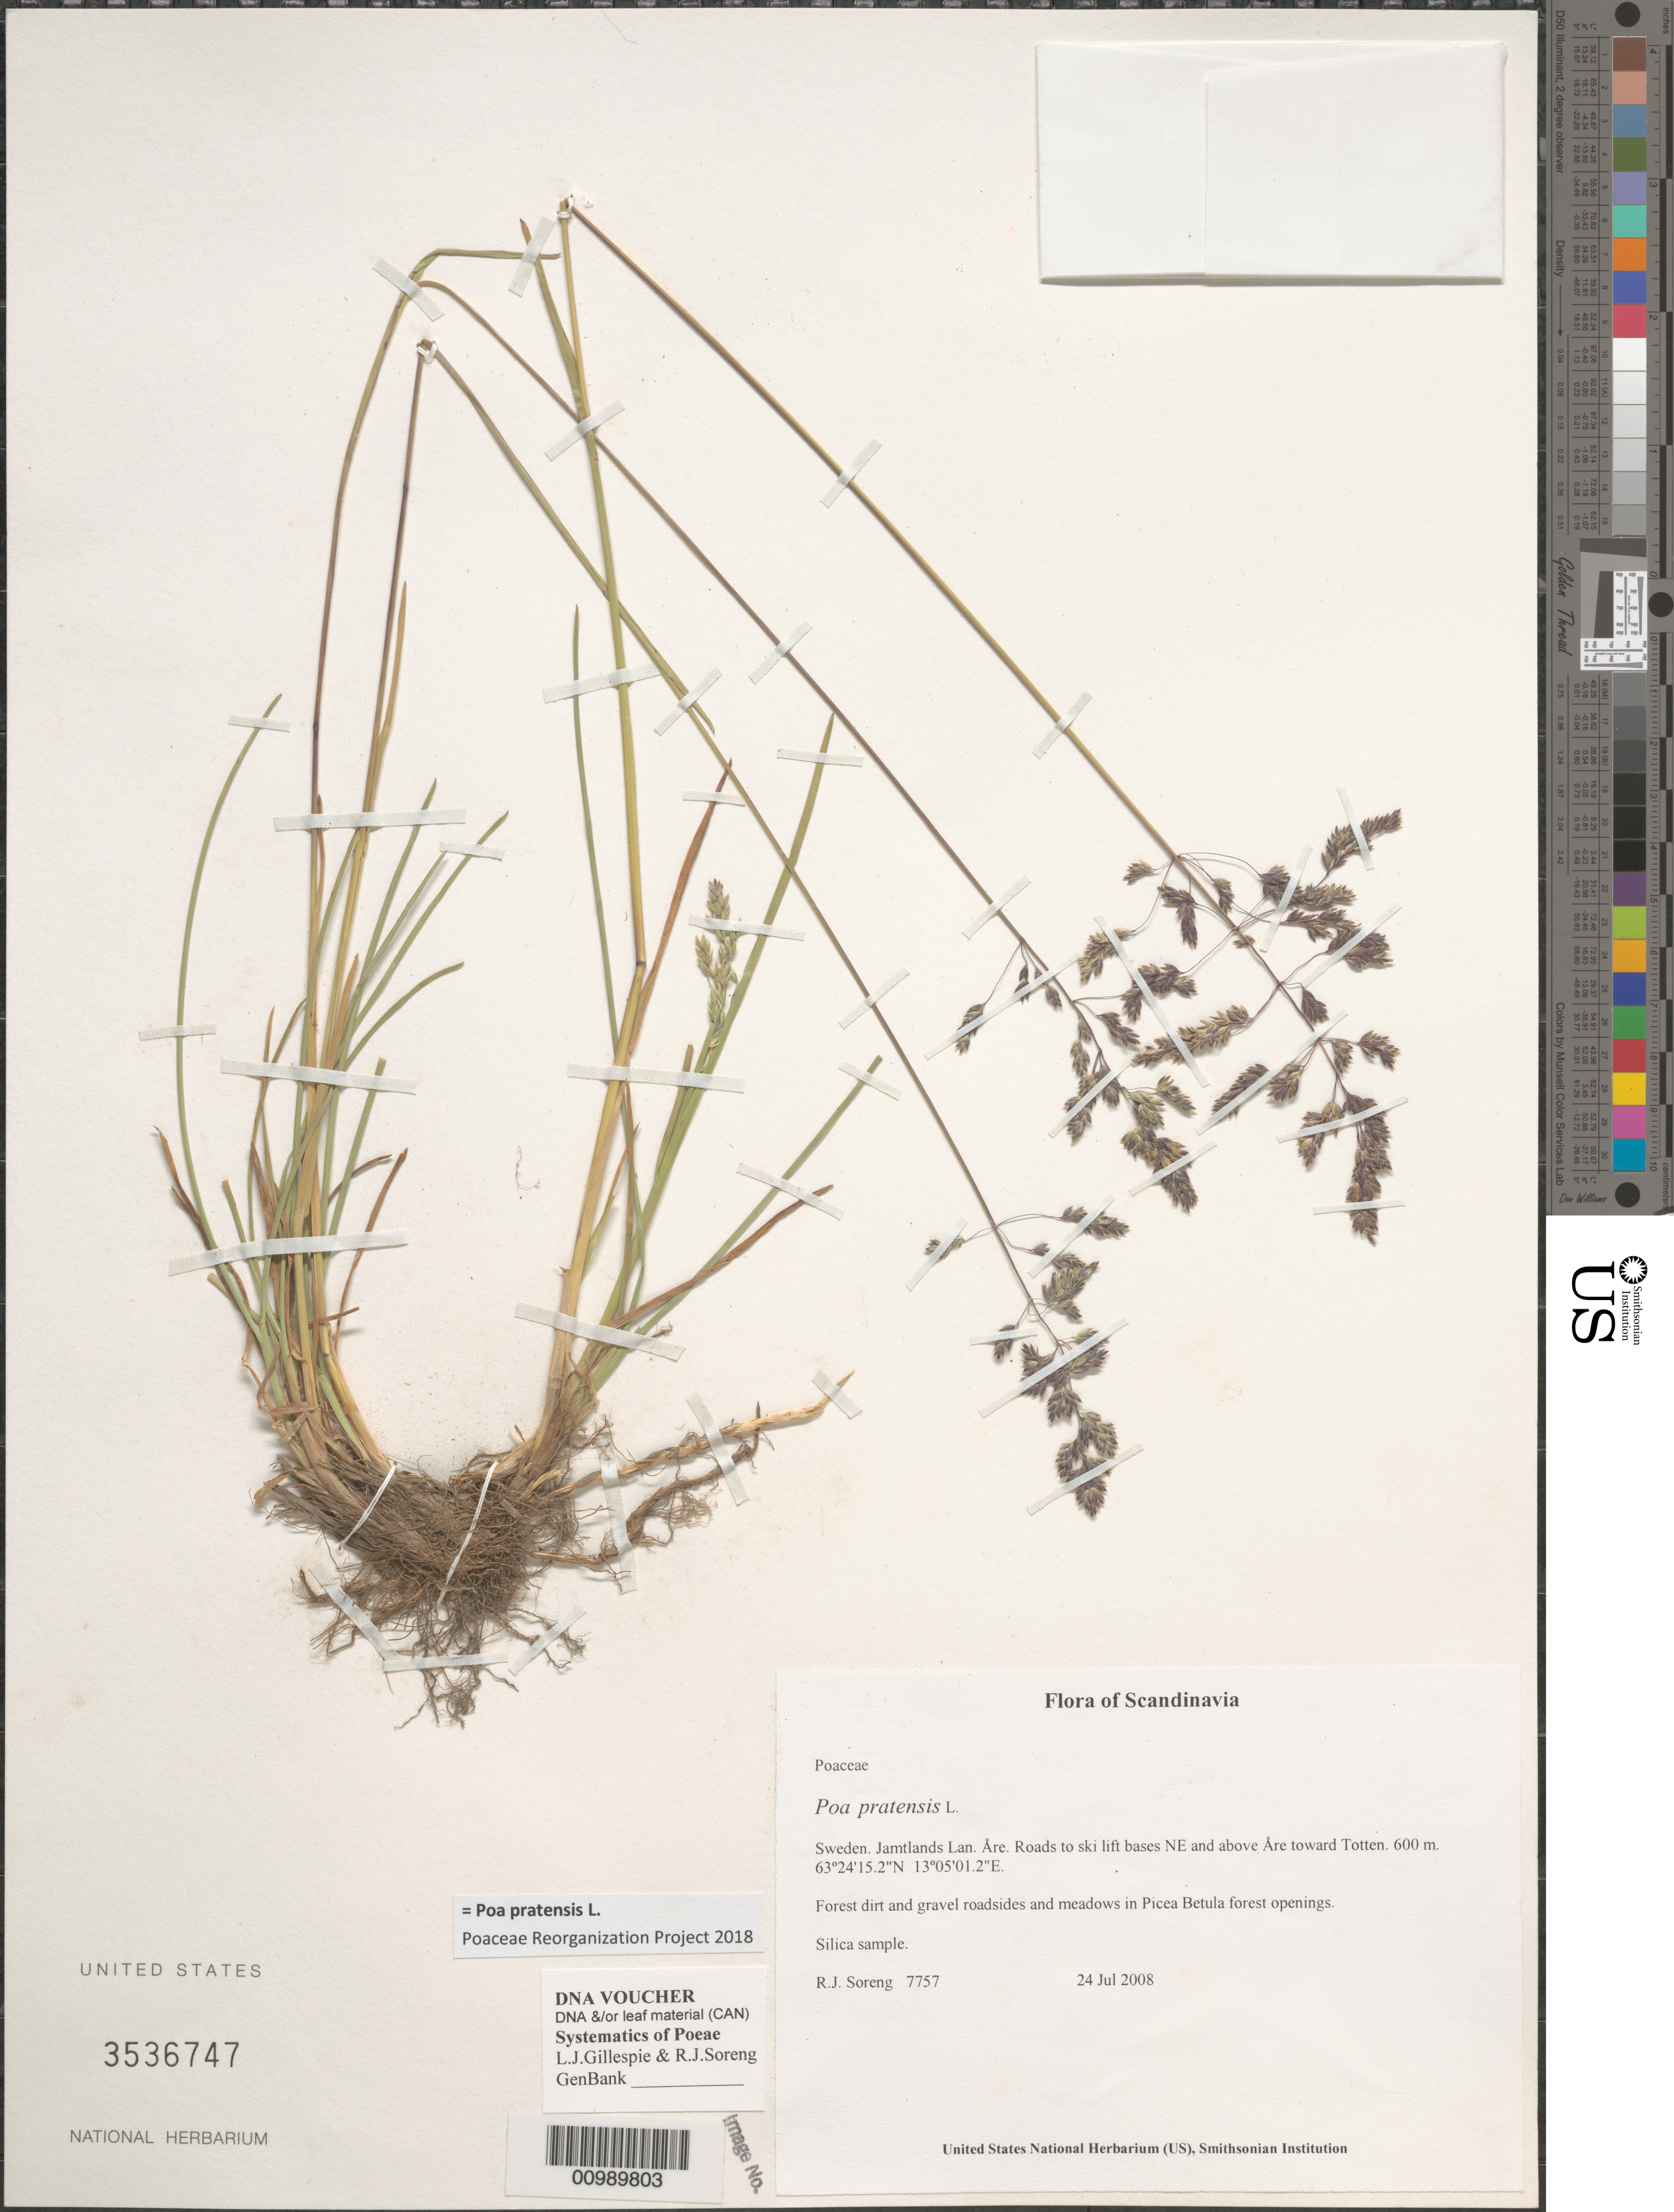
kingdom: Plantae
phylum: Tracheophyta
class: Liliopsida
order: Poales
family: Poaceae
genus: Poa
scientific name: Poa pratensis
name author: L.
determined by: Poaceae Reorganization Project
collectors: R. J. Soreng & N. L. Soreng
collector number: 7757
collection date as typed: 24 Jul 2008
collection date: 2008-07-24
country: Sweden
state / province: Jämtland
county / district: Åre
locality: Roads to ski lift bases NE and above Åre toward Totten.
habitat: Forest dirt and gravel roadsides and meadows in Picea Betula forest openings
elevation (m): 600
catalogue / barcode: US 3536747